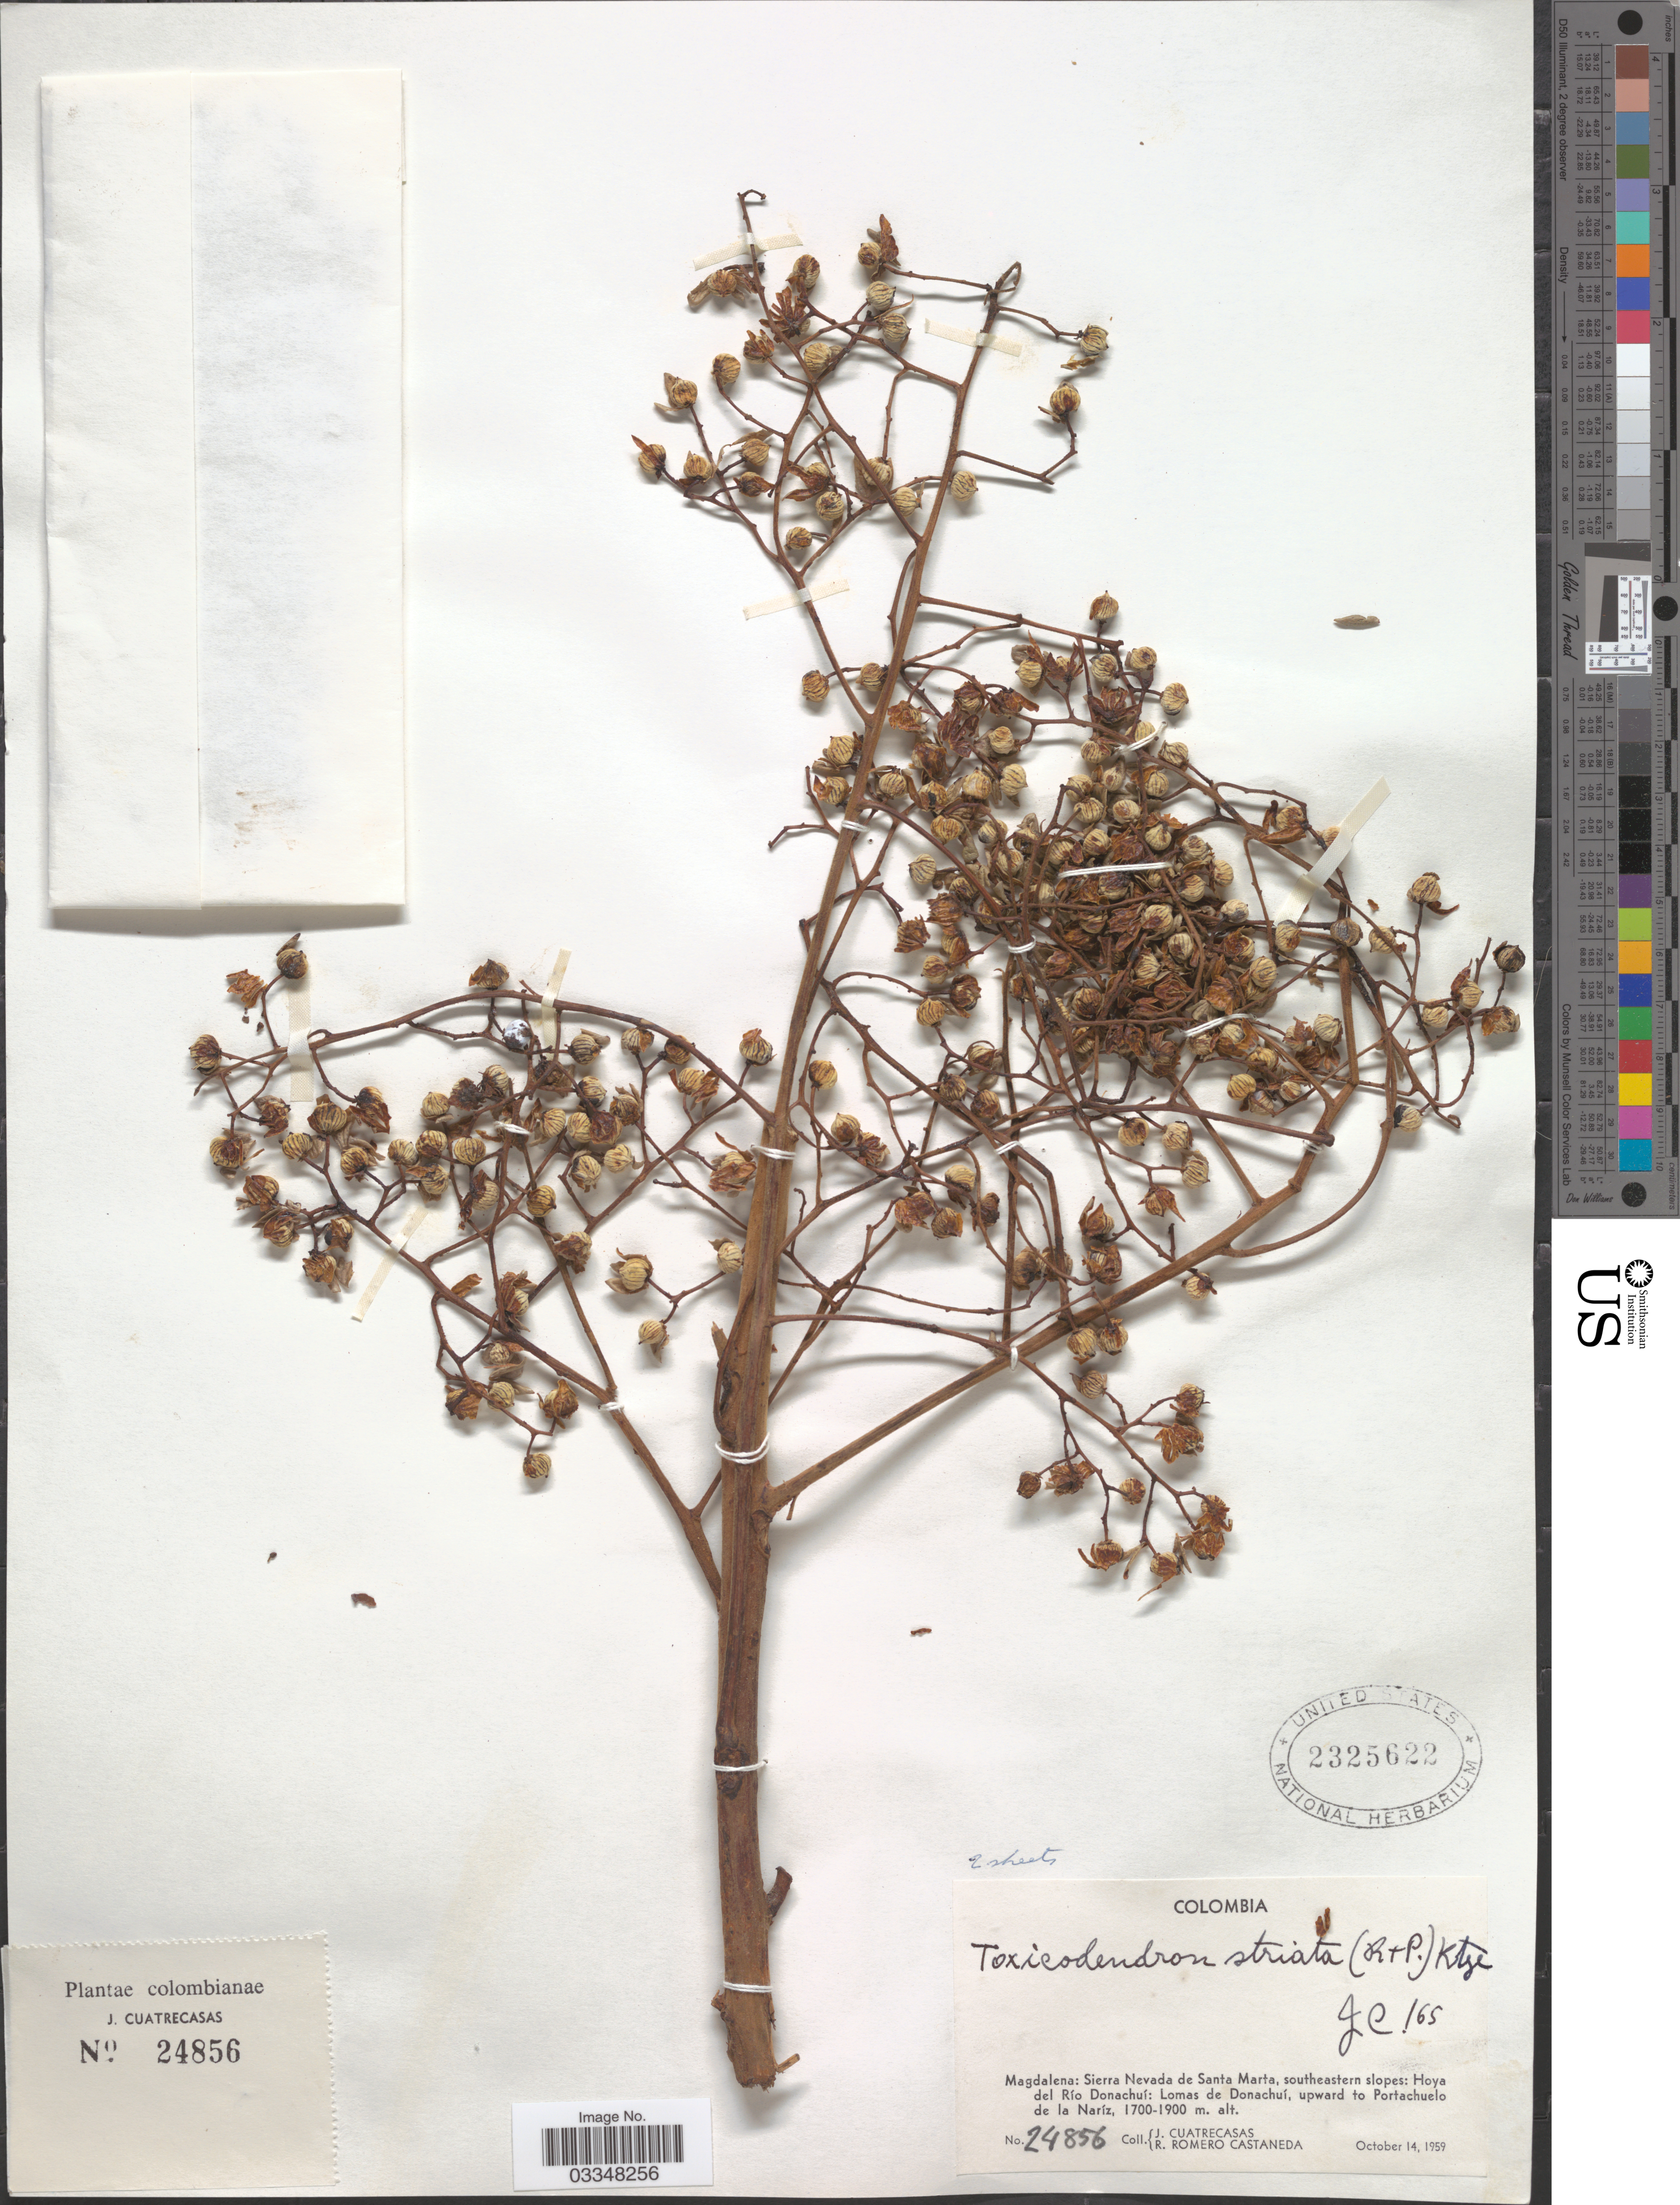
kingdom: Plantae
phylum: Tracheophyta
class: Magnoliopsida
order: Sapindales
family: Anacardiaceae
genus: Toxicodendron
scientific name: Toxicodendron striatum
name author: (Ruiz & Pav.) Kuntze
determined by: Mitchell, John D.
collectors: J. Cuatrecasas & R. Romero Castañeda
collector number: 24856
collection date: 1959-10-14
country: Colombia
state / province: Magdalena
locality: Sierra Nevada de Santa Marta, southeastern slopes: Hoya del Río Donachuí:Lomas de Donachuí, upward to Portachuelo de la Naríz.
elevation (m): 1700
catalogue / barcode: US 2325622